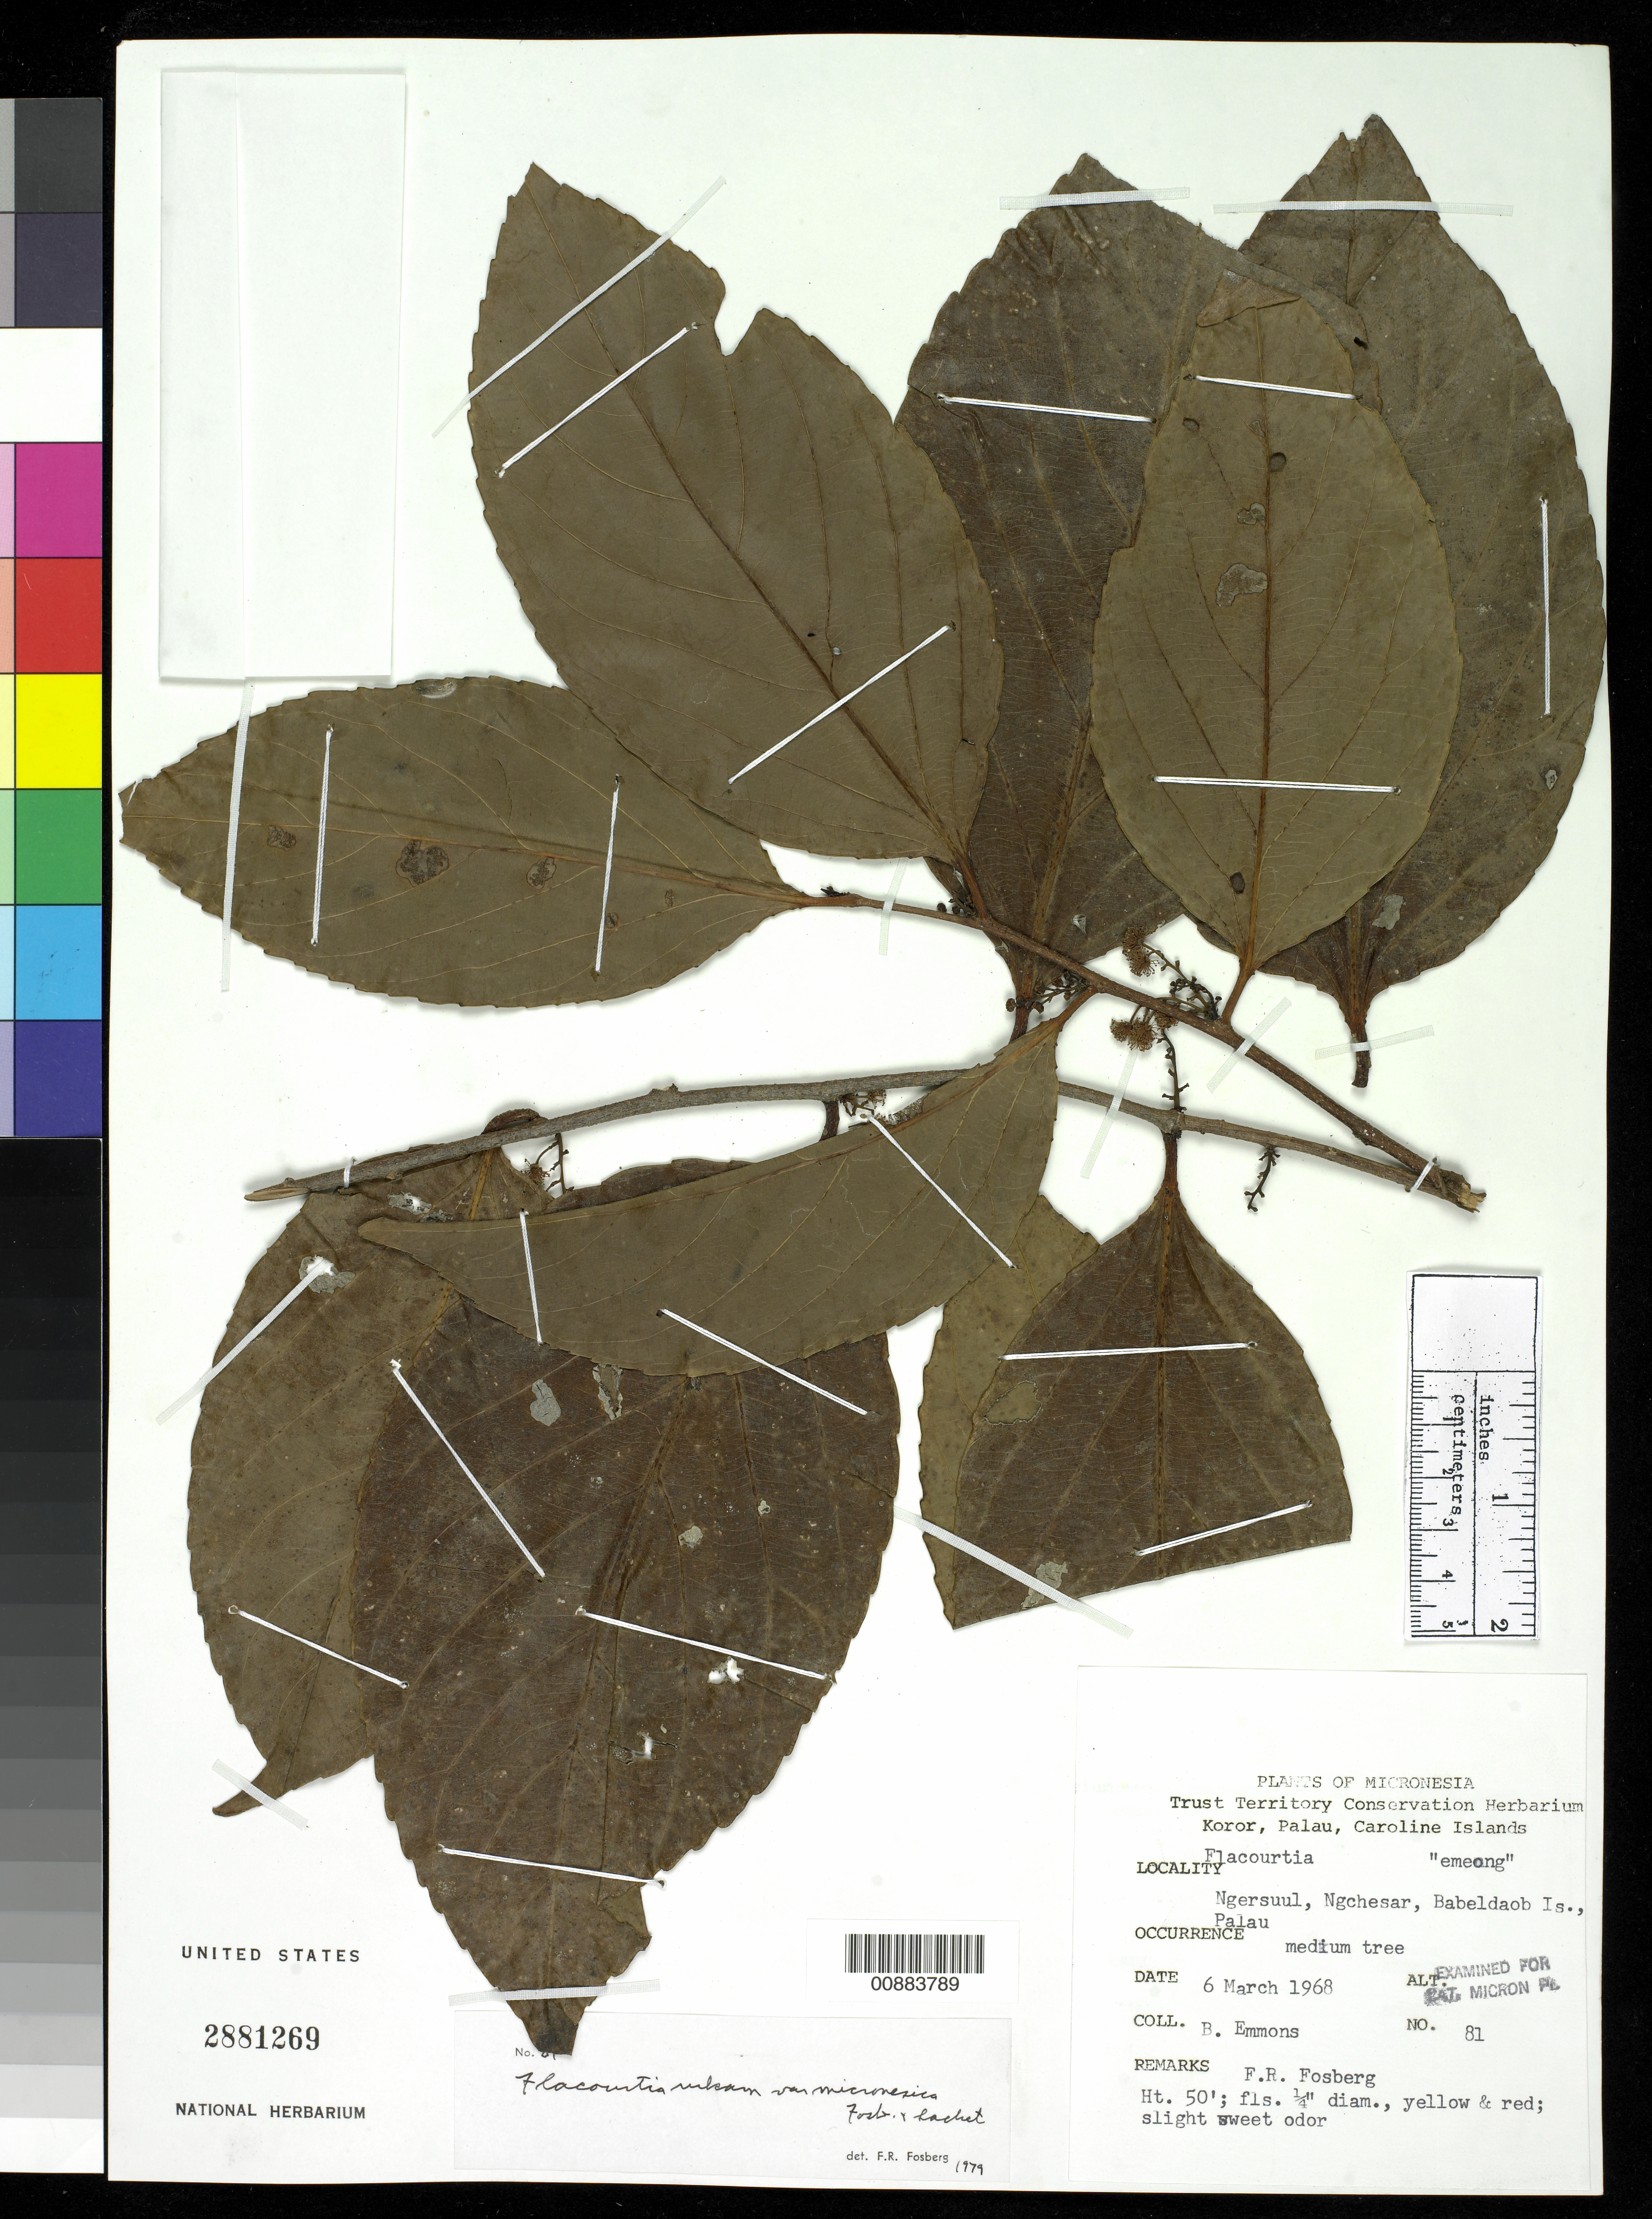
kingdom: Plantae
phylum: Tracheophyta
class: Magnoliopsida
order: Malpighiales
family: Salicaceae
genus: Flacourtia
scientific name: Flacourtia rukam var. micronesica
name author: Fosberg & Sachet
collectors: B. Emmons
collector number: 81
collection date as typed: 06 Mar 1968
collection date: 1968-03-06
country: Palau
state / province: Ngchesar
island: Babeldaob [Babelthuap]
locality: Ngersuul, Ngchesar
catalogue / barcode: US 2881269